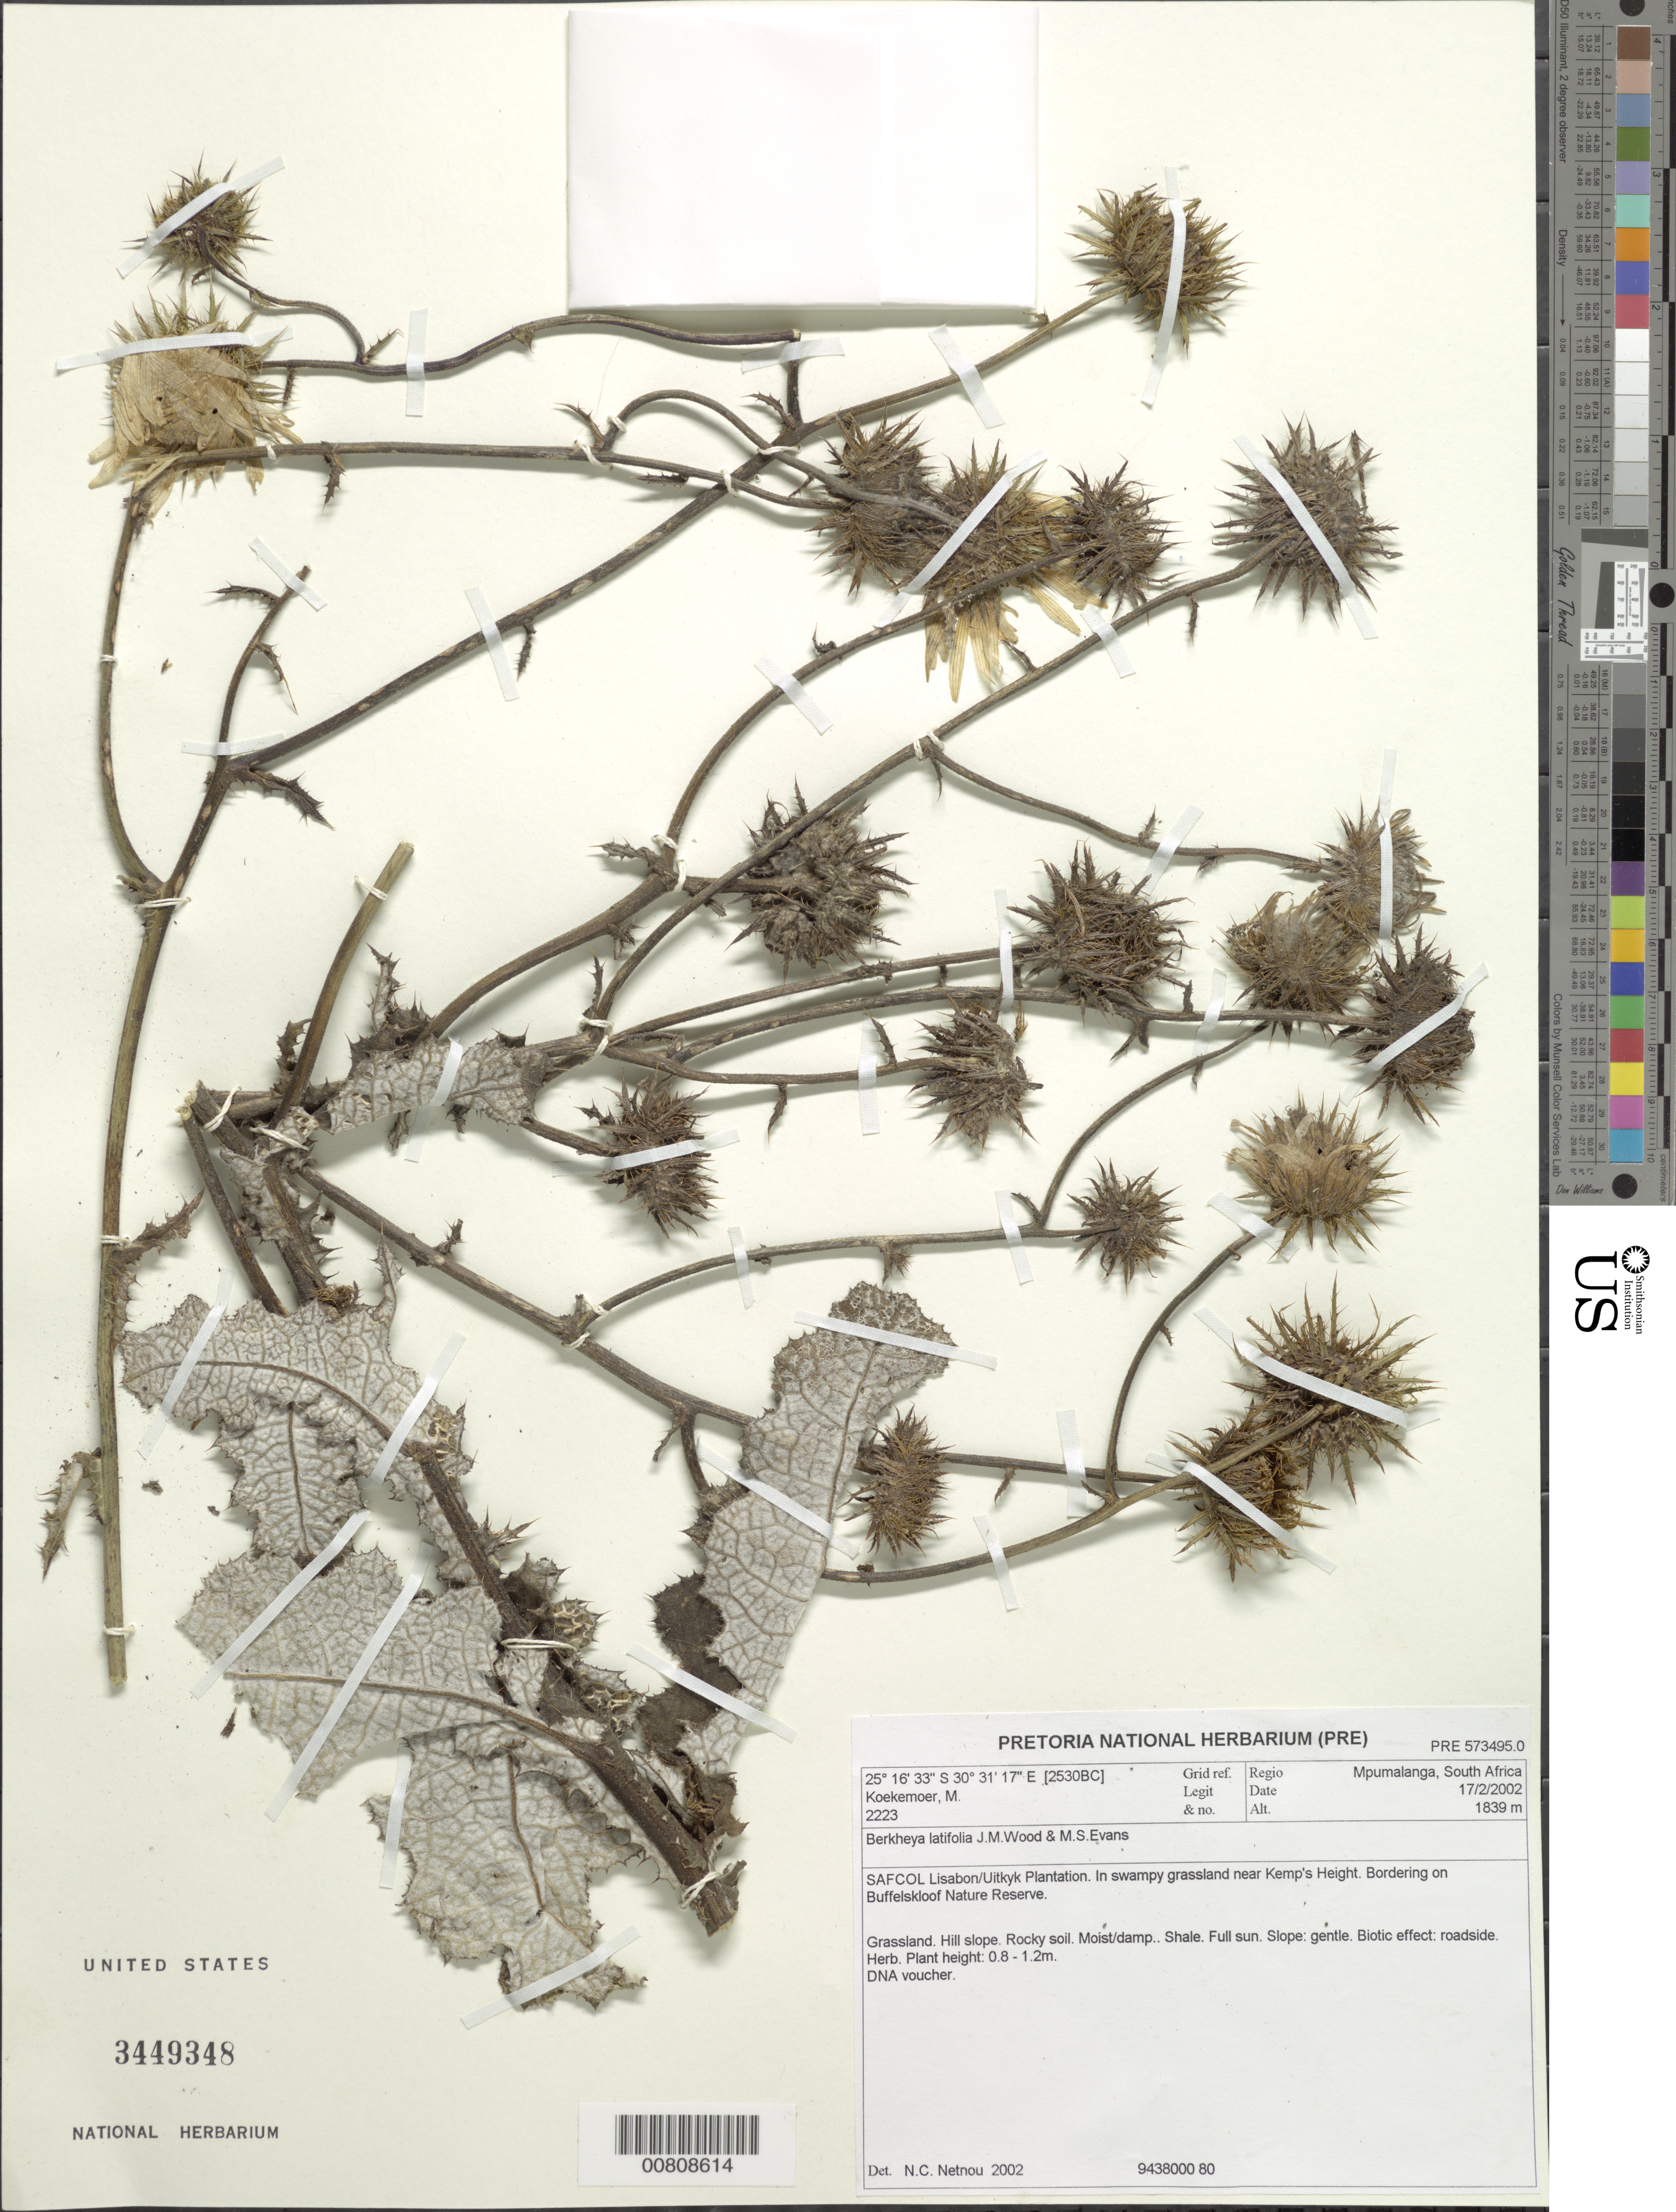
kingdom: Plantae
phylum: Tracheophyta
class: Magnoliopsida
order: Asterales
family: Asteraceae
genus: Berkheya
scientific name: Berkheya latifolia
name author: J.M. Wood & M.S. Evans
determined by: Netnou, N. C.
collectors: M. Koekemoer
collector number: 2223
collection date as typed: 17 February 2000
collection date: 2000-02-17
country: South Africa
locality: Mpumalanga; SAFCOL Lisabon/Uitkyk Plantation, near Kemp's Height, bordering Buffelskloof Nature Reserve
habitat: Grassland, hill slope, rocky soil, moist/damp, shale, full sun, gentle slope, roadside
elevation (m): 1839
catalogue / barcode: US 3449348